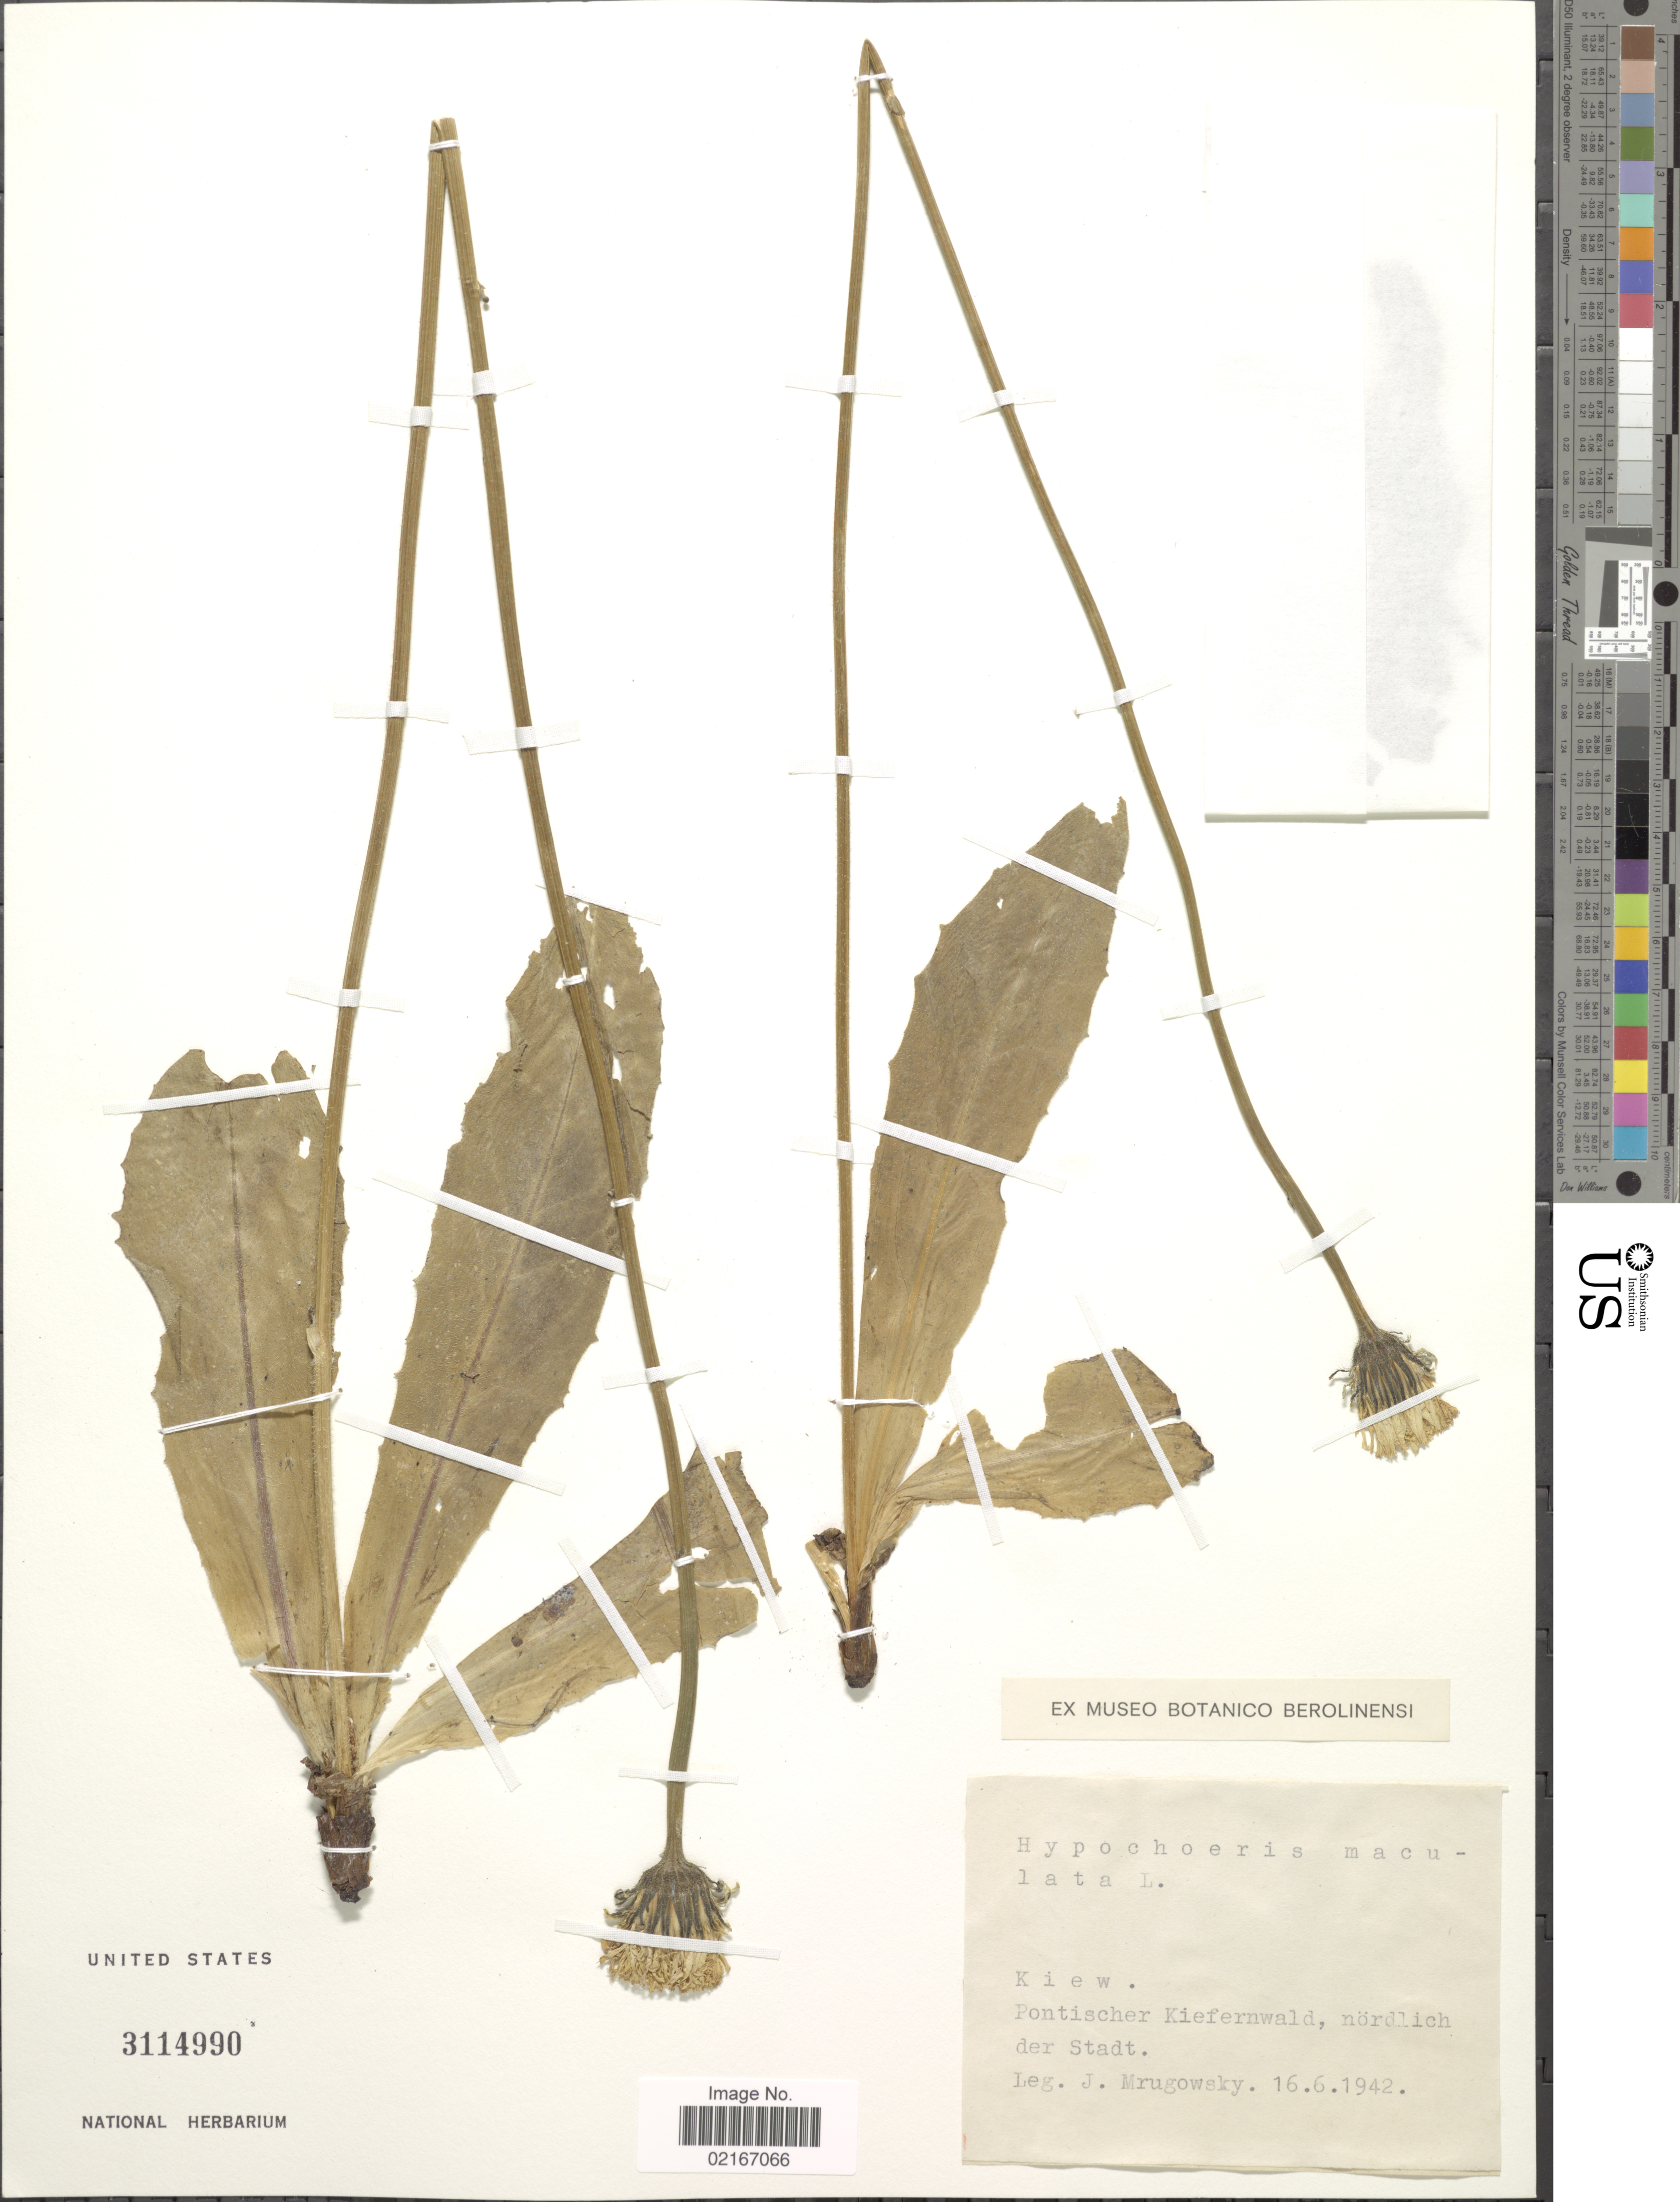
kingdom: Plantae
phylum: Tracheophyta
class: Magnoliopsida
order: Asterales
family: Asteraceae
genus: Hypochaeris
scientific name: Hypochaeris maculata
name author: L.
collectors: J. Mrugowsky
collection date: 1942-06-16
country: Norway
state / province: Finnmark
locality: Pontischer Kiefernwald, nördlich der Stadt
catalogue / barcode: US 3114990